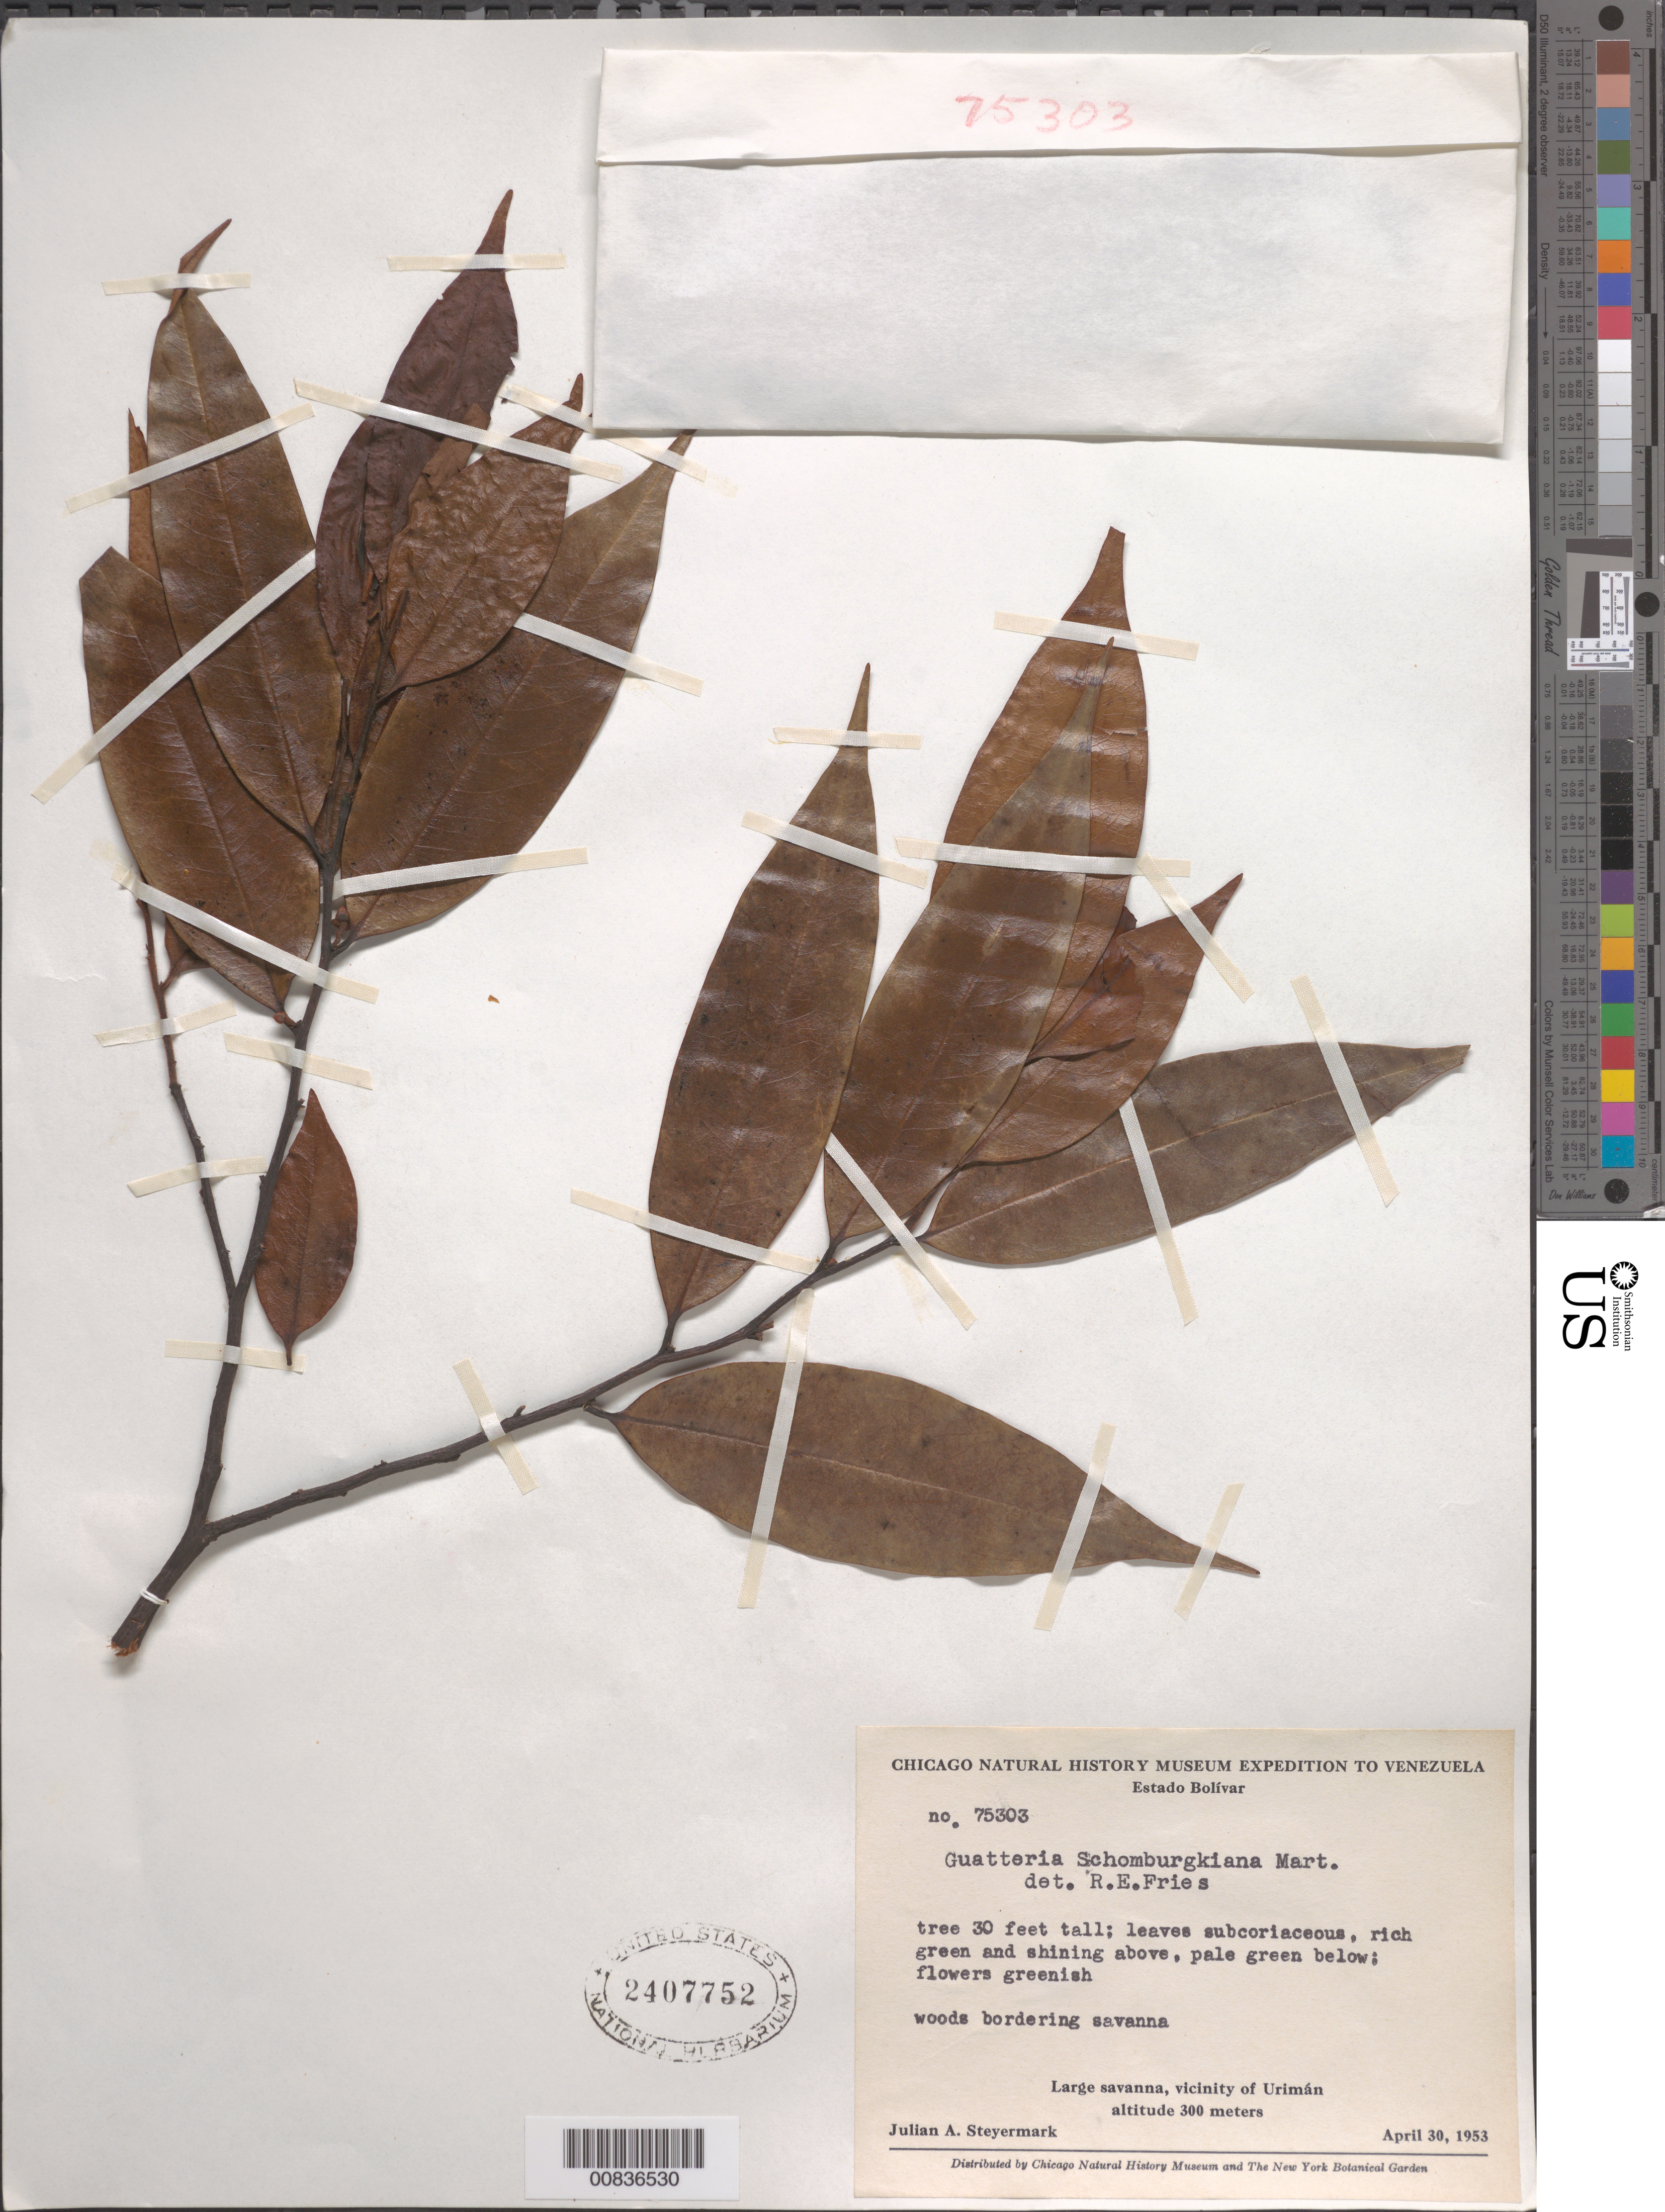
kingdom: Plantae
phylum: Tracheophyta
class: Magnoliopsida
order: Magnoliales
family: Annonaceae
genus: Guatteria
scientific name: Guatteria schomburgkiana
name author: Mart.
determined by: Fries, R. E.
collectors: J. Steyermark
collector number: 75303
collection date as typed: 30-Apr-53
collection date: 1953-04-30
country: Venezuela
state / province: Bolívar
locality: Urimán, vicinity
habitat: Woods bordering savanna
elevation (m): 300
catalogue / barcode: US 2407752